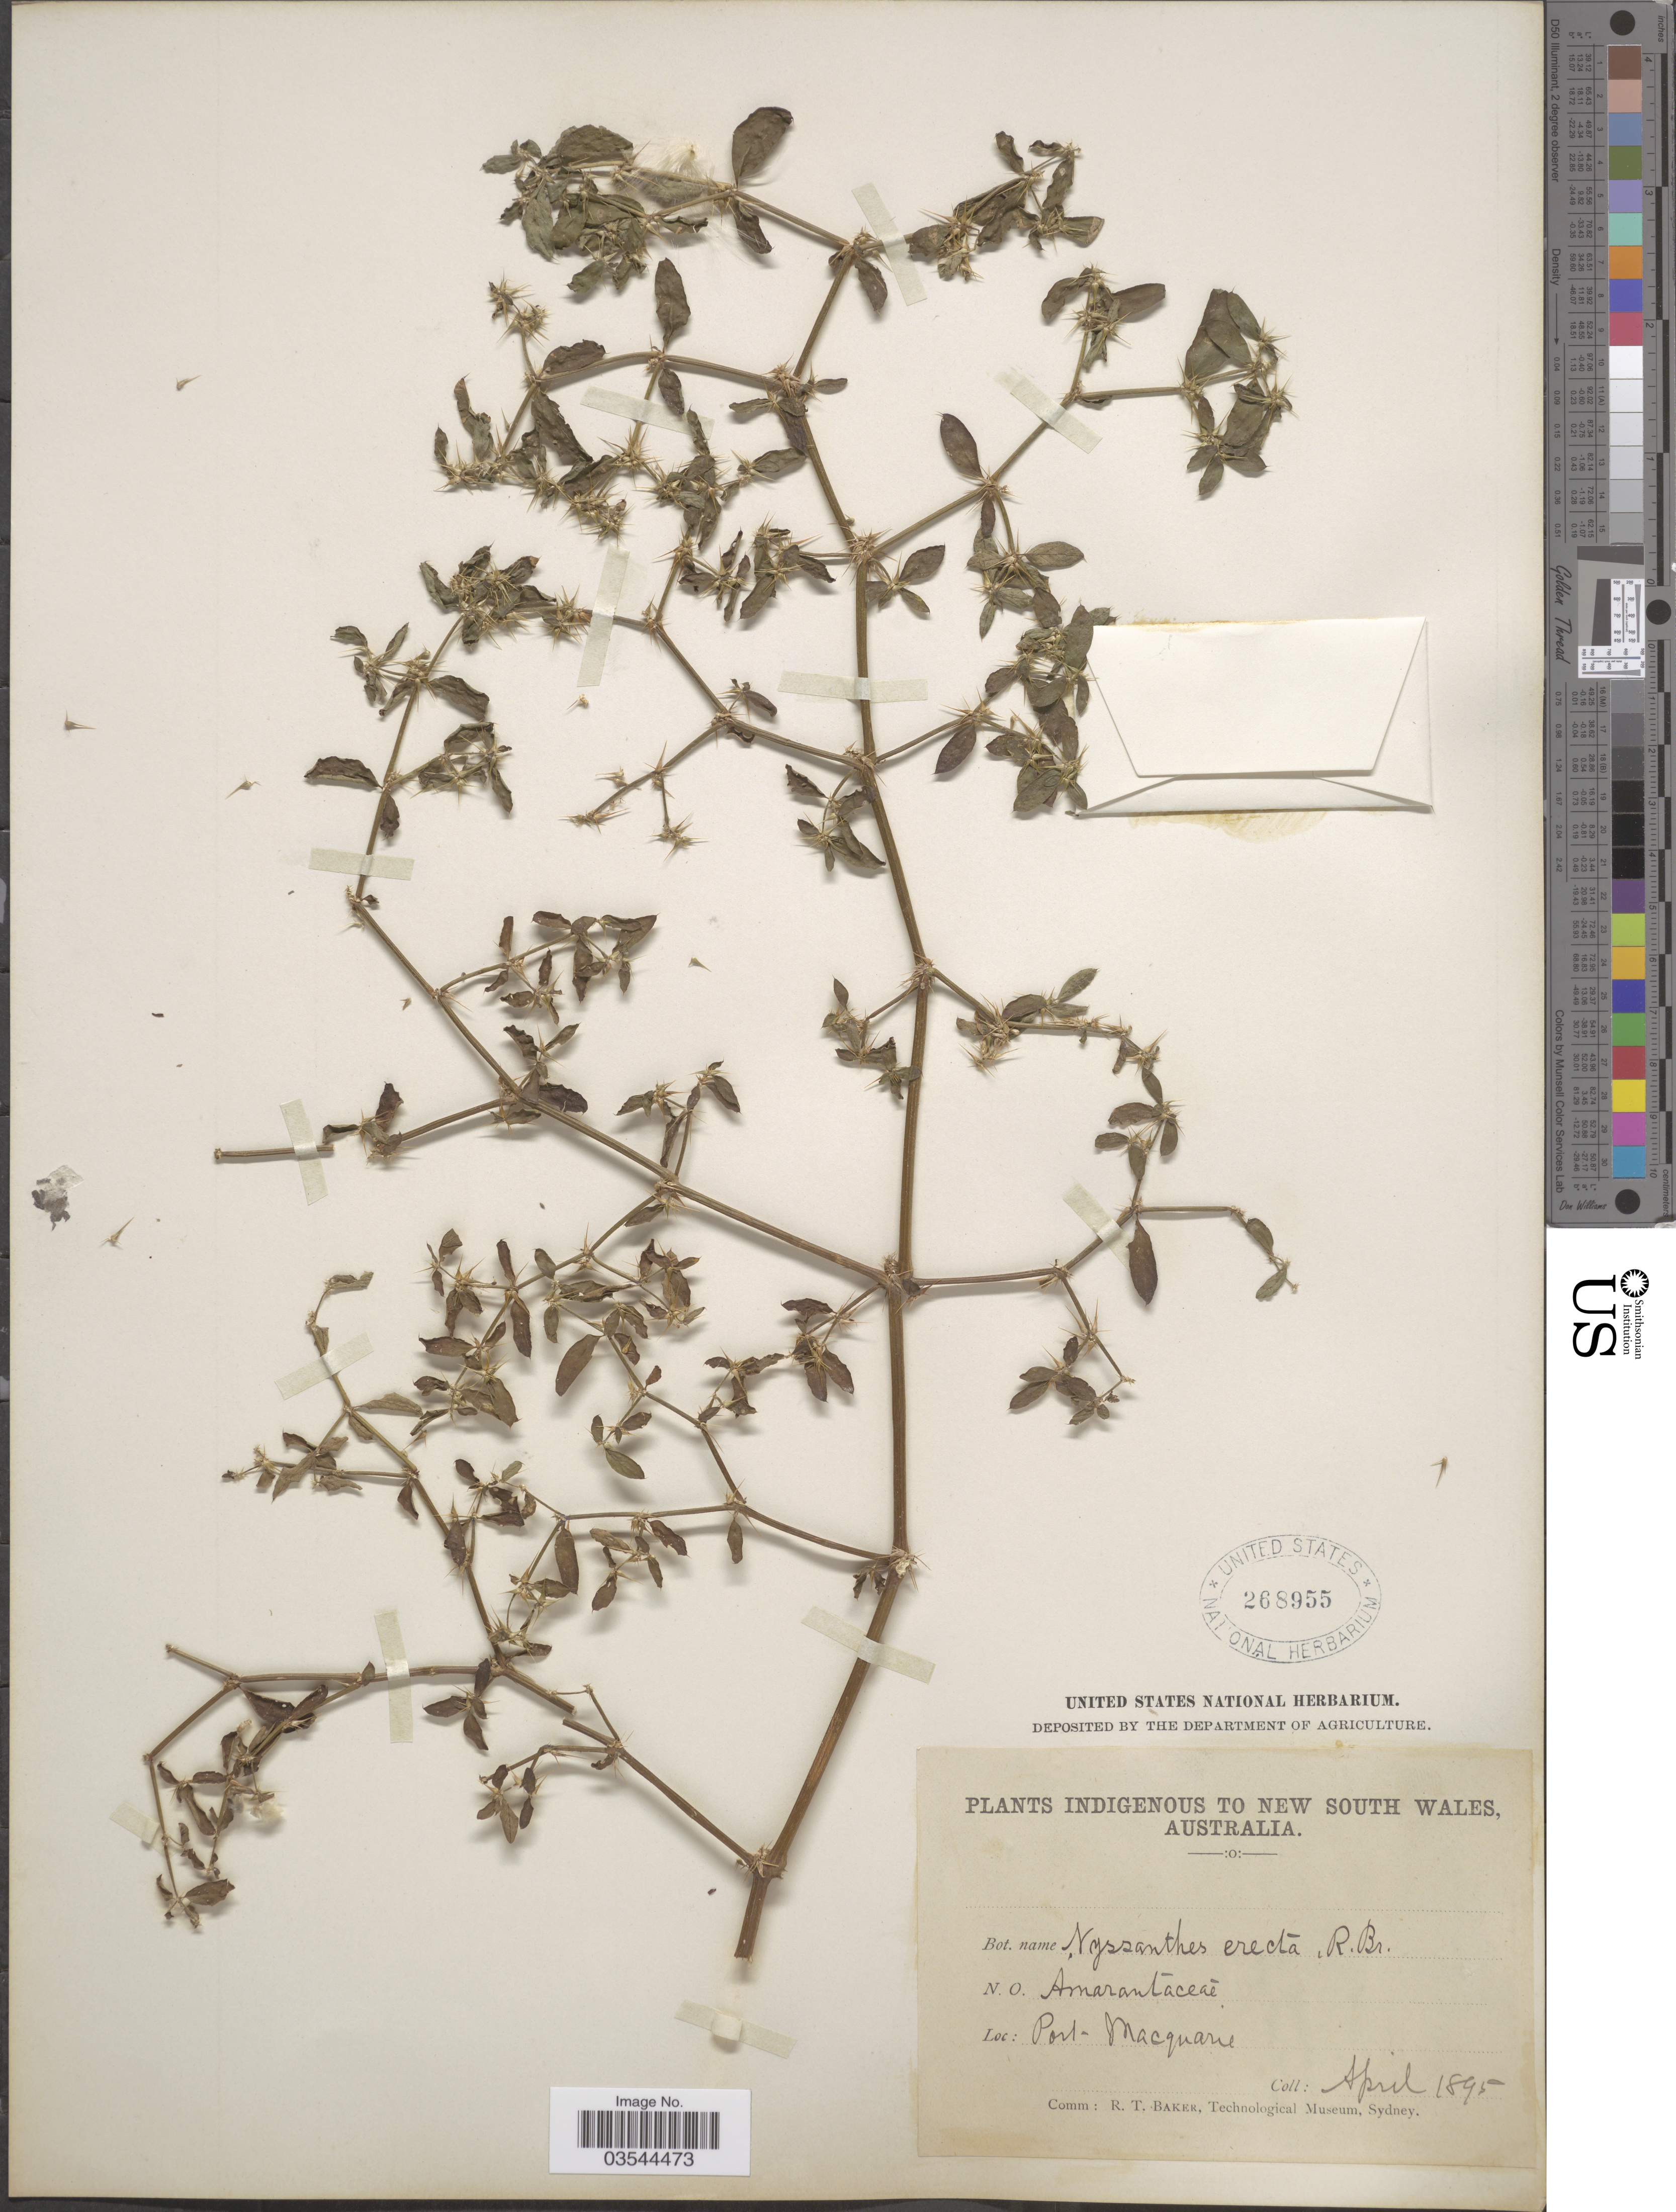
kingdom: Plantae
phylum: Tracheophyta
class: Magnoliopsida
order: Caryophyllales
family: Amaranthaceae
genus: Nyssanthes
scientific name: Nyssanthes erecta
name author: R. Br.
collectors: ex herb. United States National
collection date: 1895-04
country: Australia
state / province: New South Wales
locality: Port-Macquarie.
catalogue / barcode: US 268955